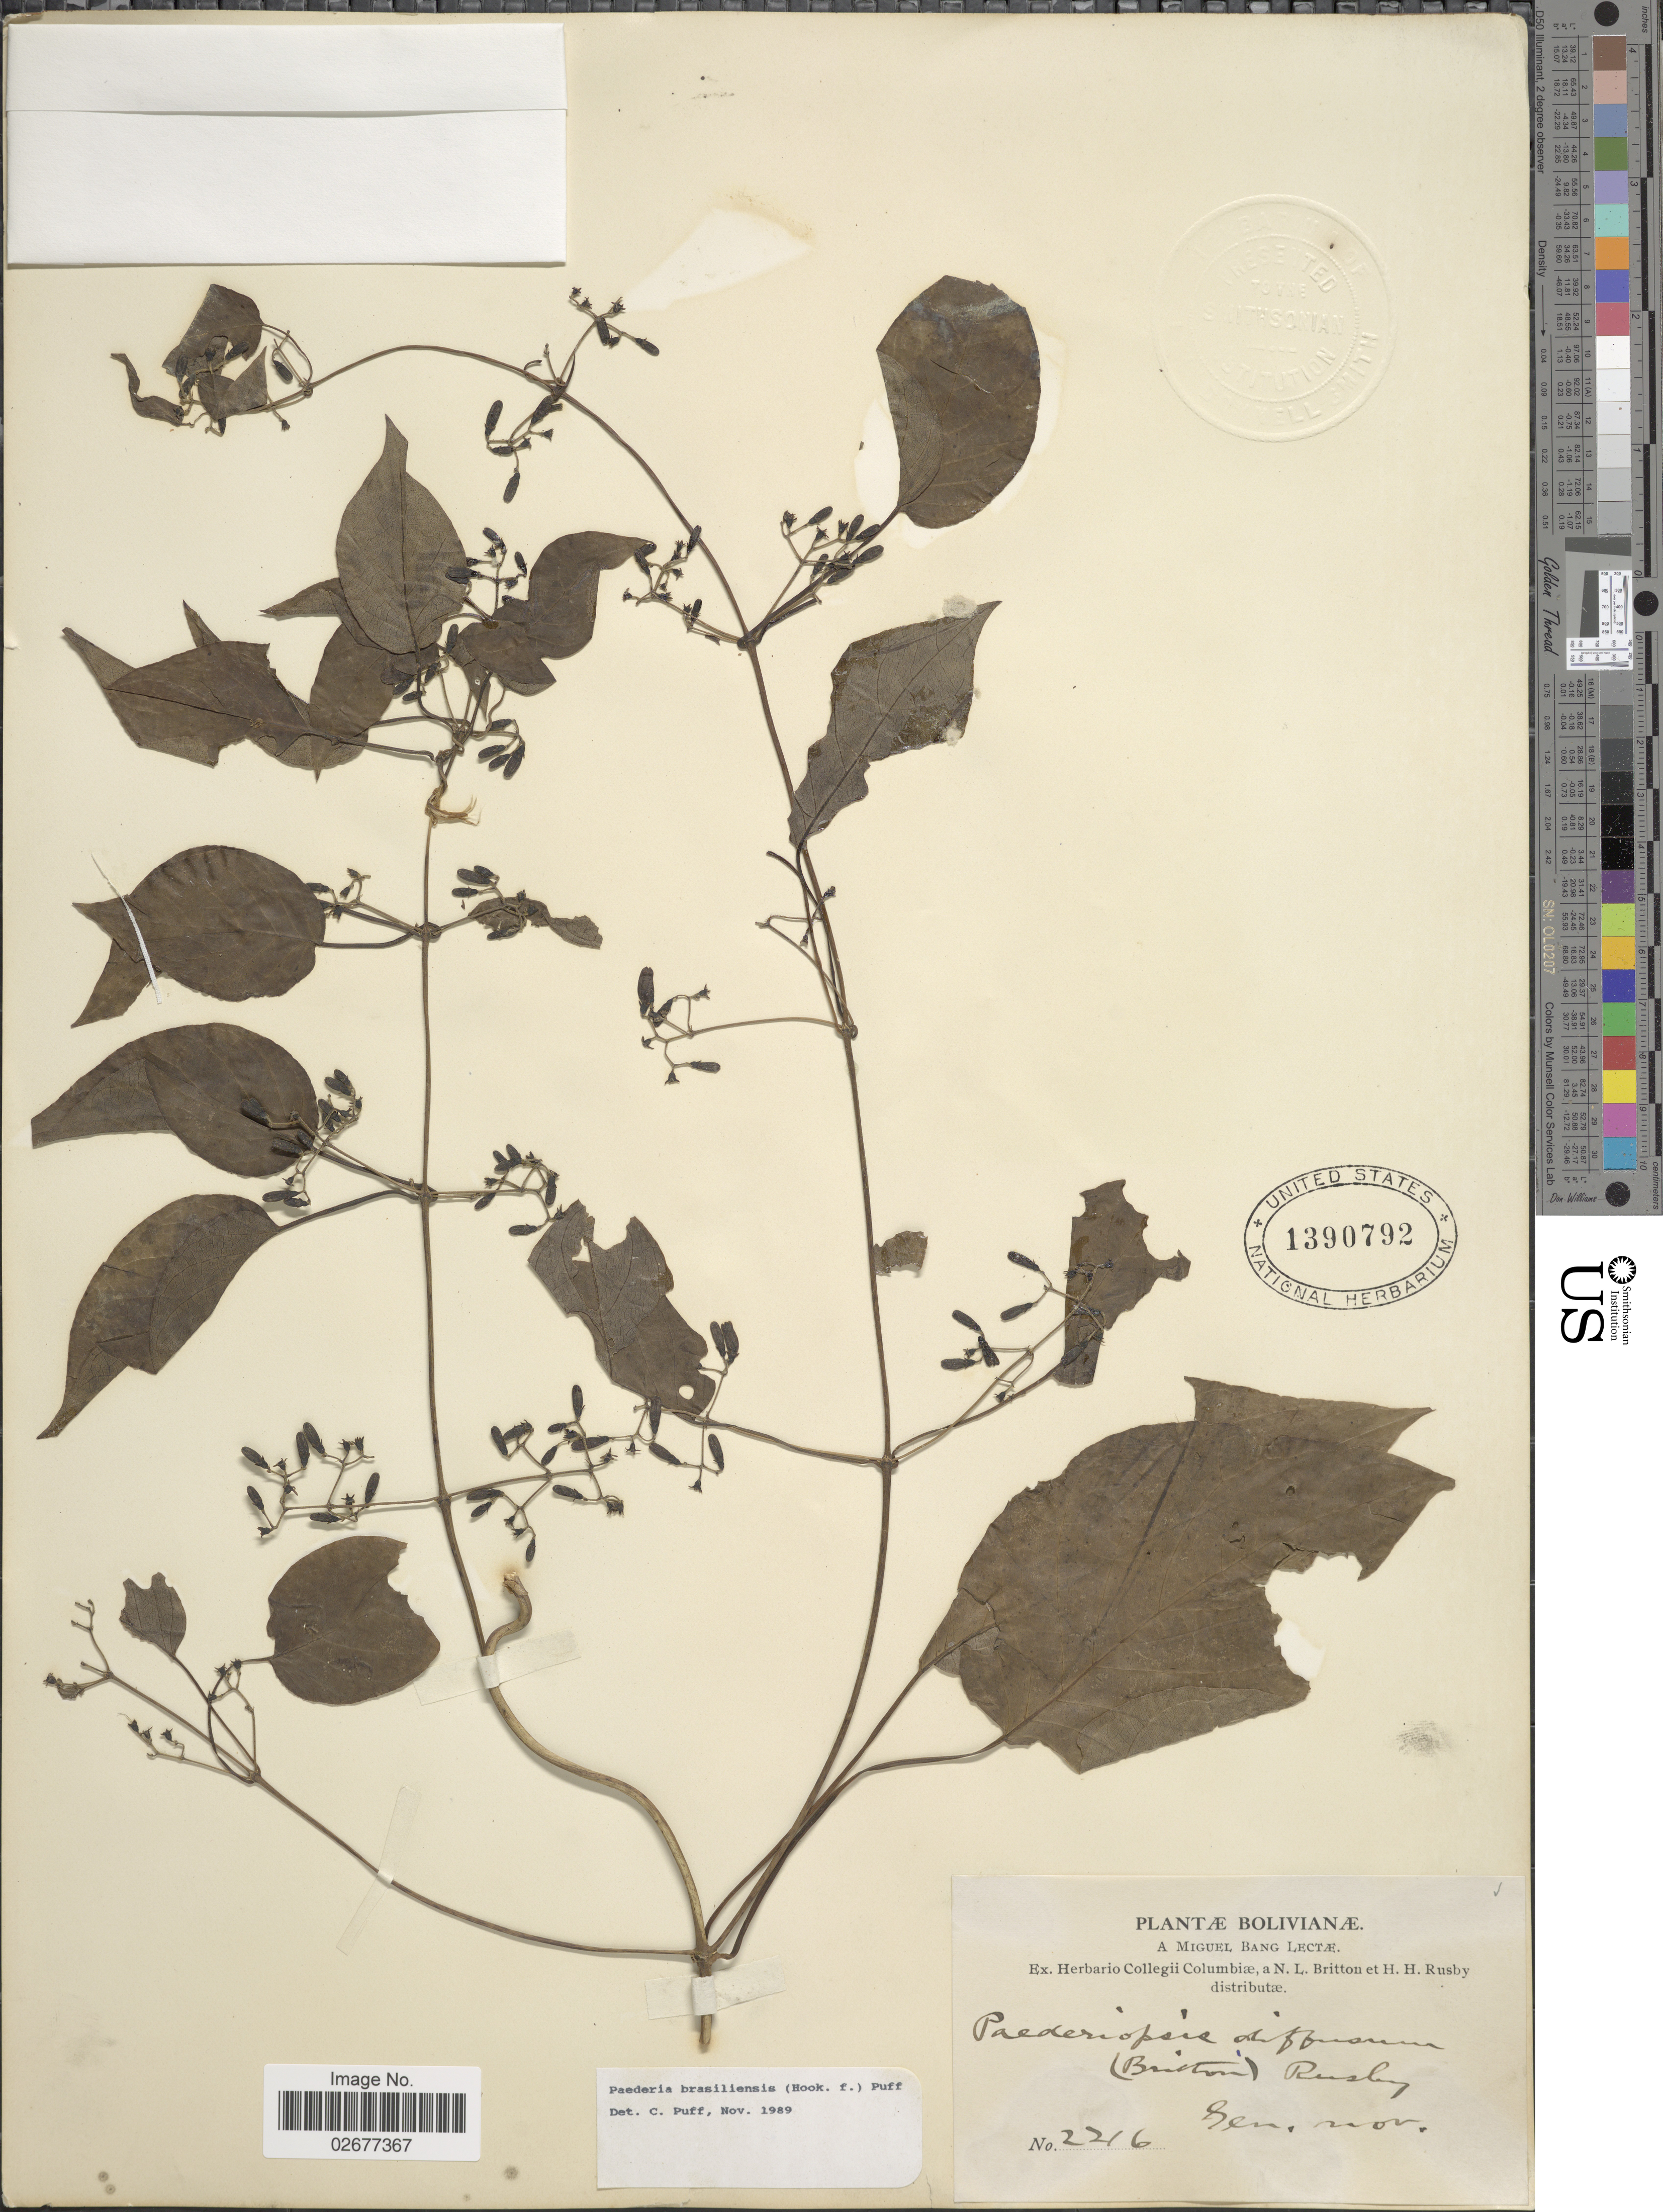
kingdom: Plantae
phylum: Tracheophyta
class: Magnoliopsida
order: Gentianales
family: Rubiaceae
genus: Paederia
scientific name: Paederia brasiliensis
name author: (Hook. f.) Puff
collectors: M. Bang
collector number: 2216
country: Bolivia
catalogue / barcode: US 1390792